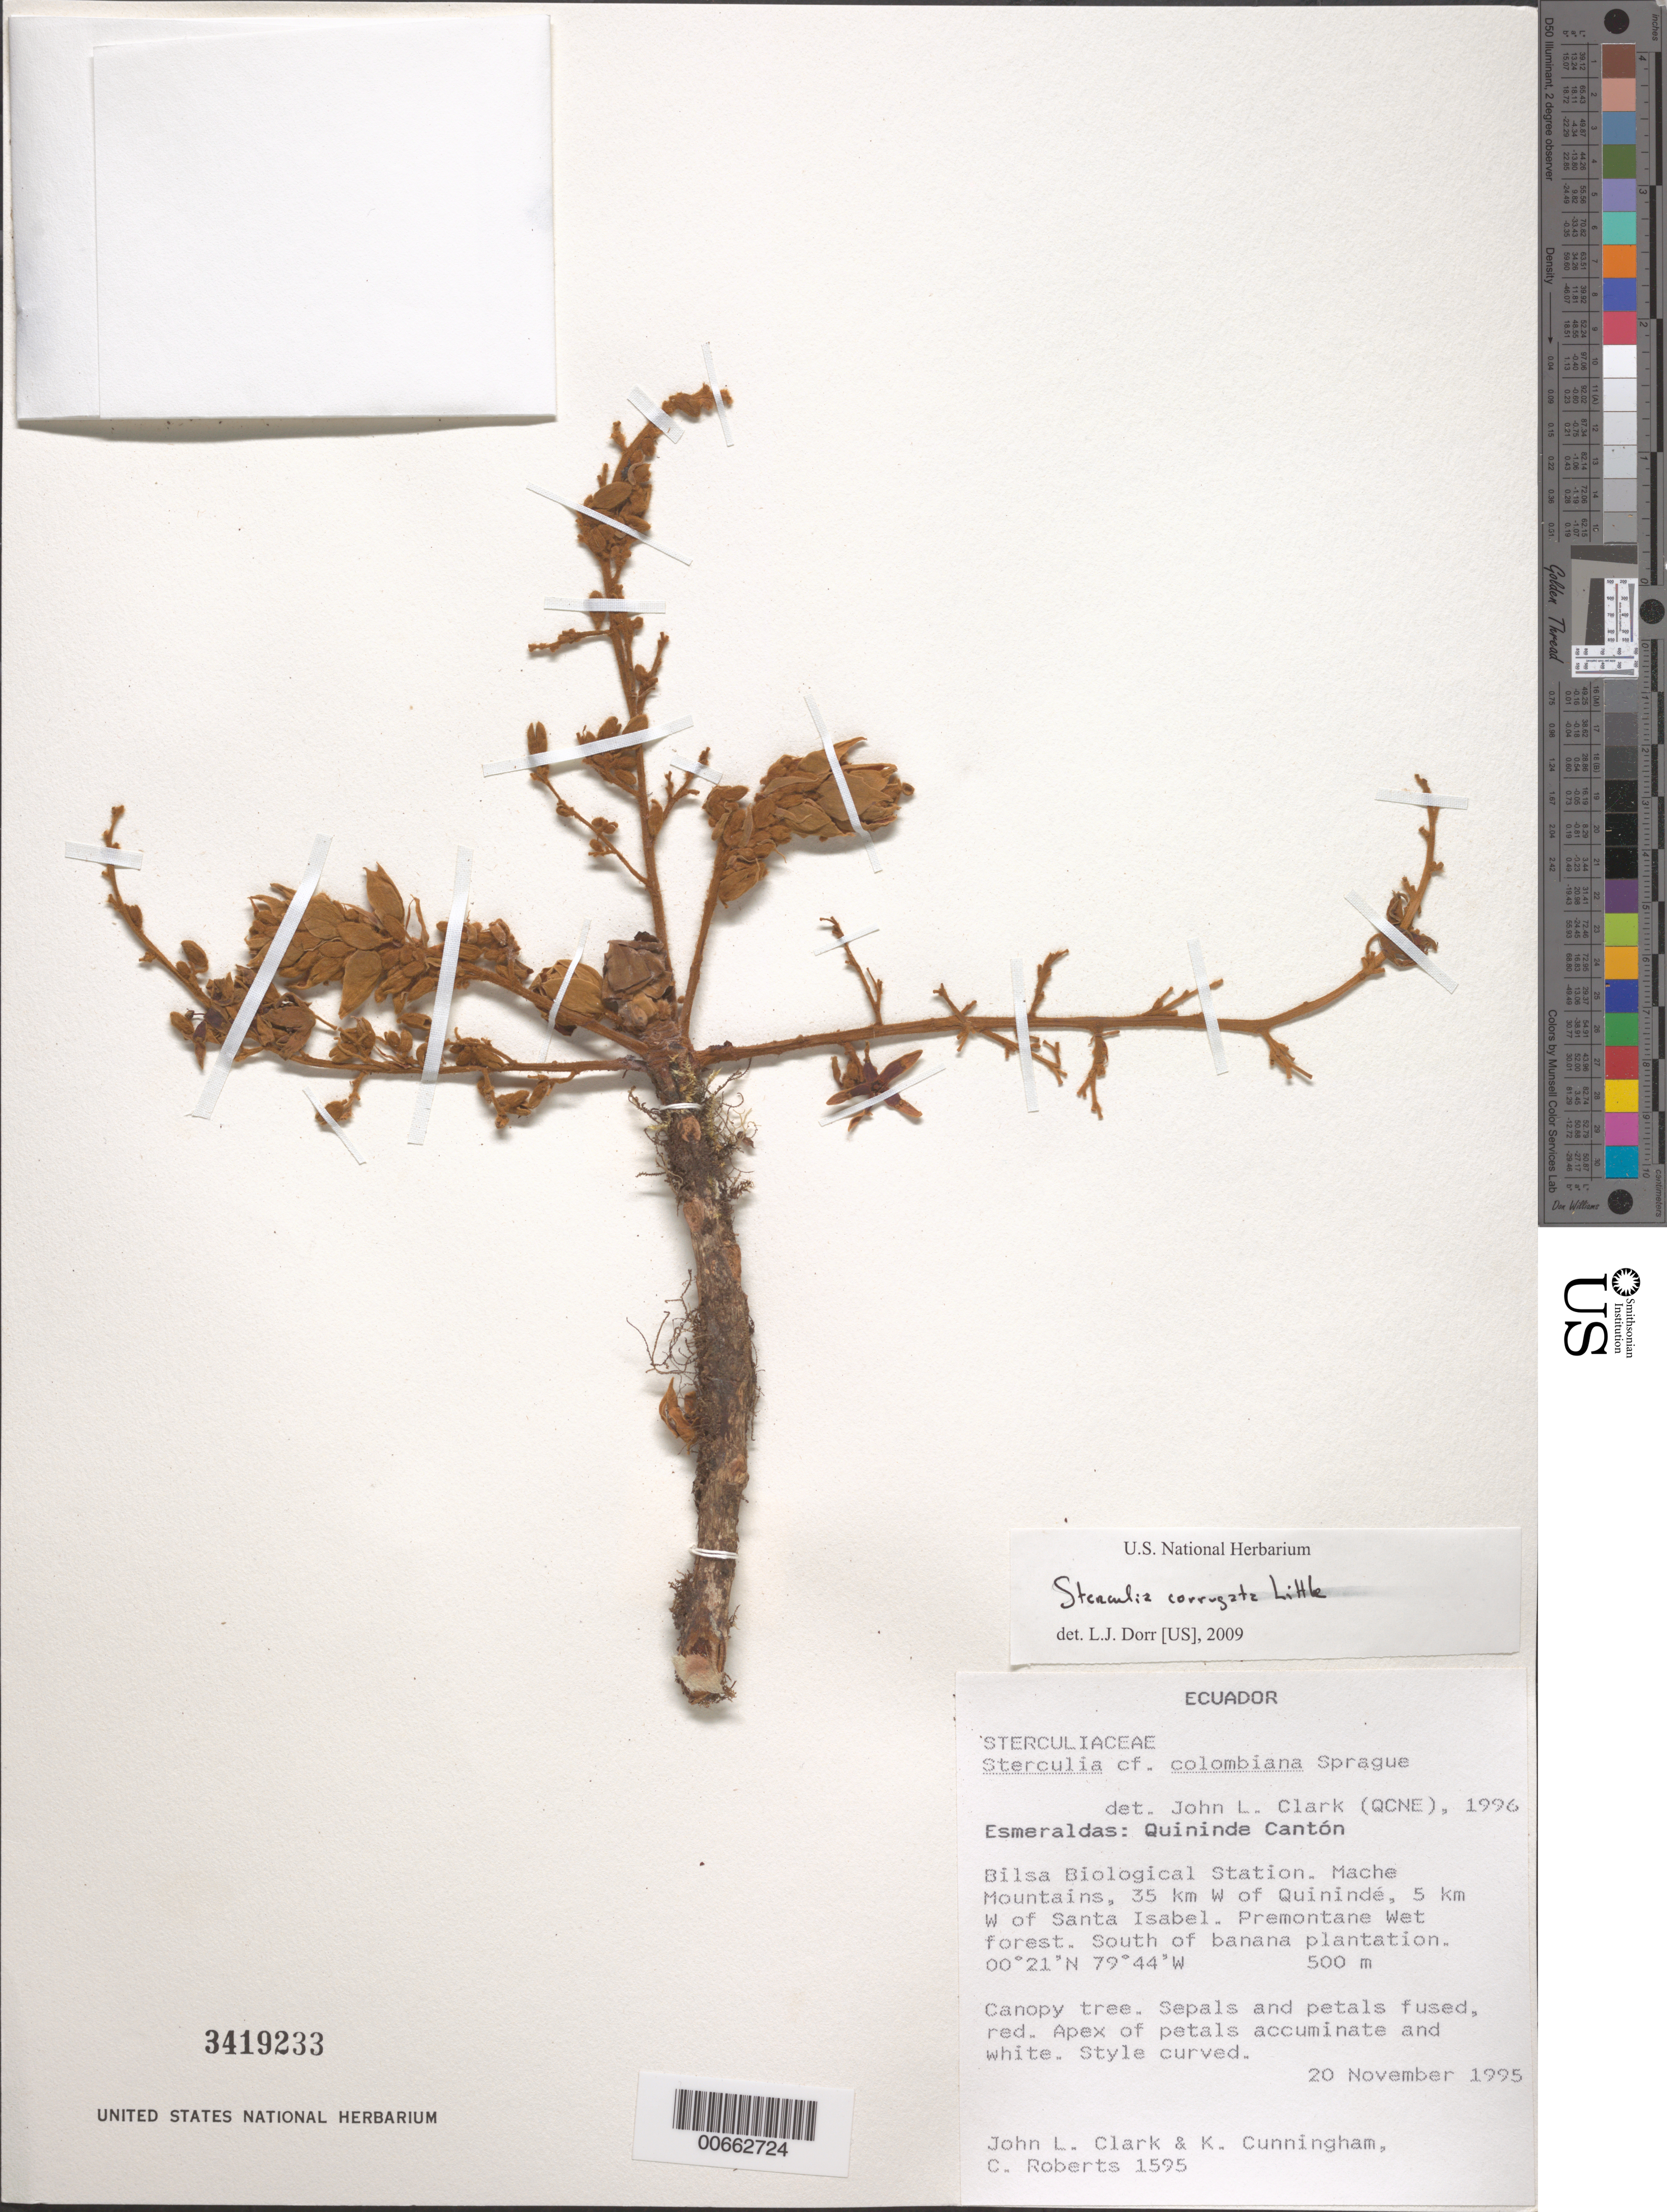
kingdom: Plantae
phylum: Tracheophyta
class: Magnoliopsida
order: Malvales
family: Malvaceae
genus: Sterculia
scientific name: Sterculia colombiana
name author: Sprague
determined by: Clark, J. L., (SEL), The Marie Selby Botanical Garden (UNITED STATES)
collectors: J. L. Clark, K. Cunningham & C. Roberts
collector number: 1595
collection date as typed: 20 Nov 1995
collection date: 1995-11-20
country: Ecuador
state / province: Esmeraldas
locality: Quininde Cantón. Bilsa Biological Station, Mache Mountains, 35 km W of Quininde, 5 km W of Santa Isabel, south of banana plantation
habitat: Premontane wet forest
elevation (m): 500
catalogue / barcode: US 3419233